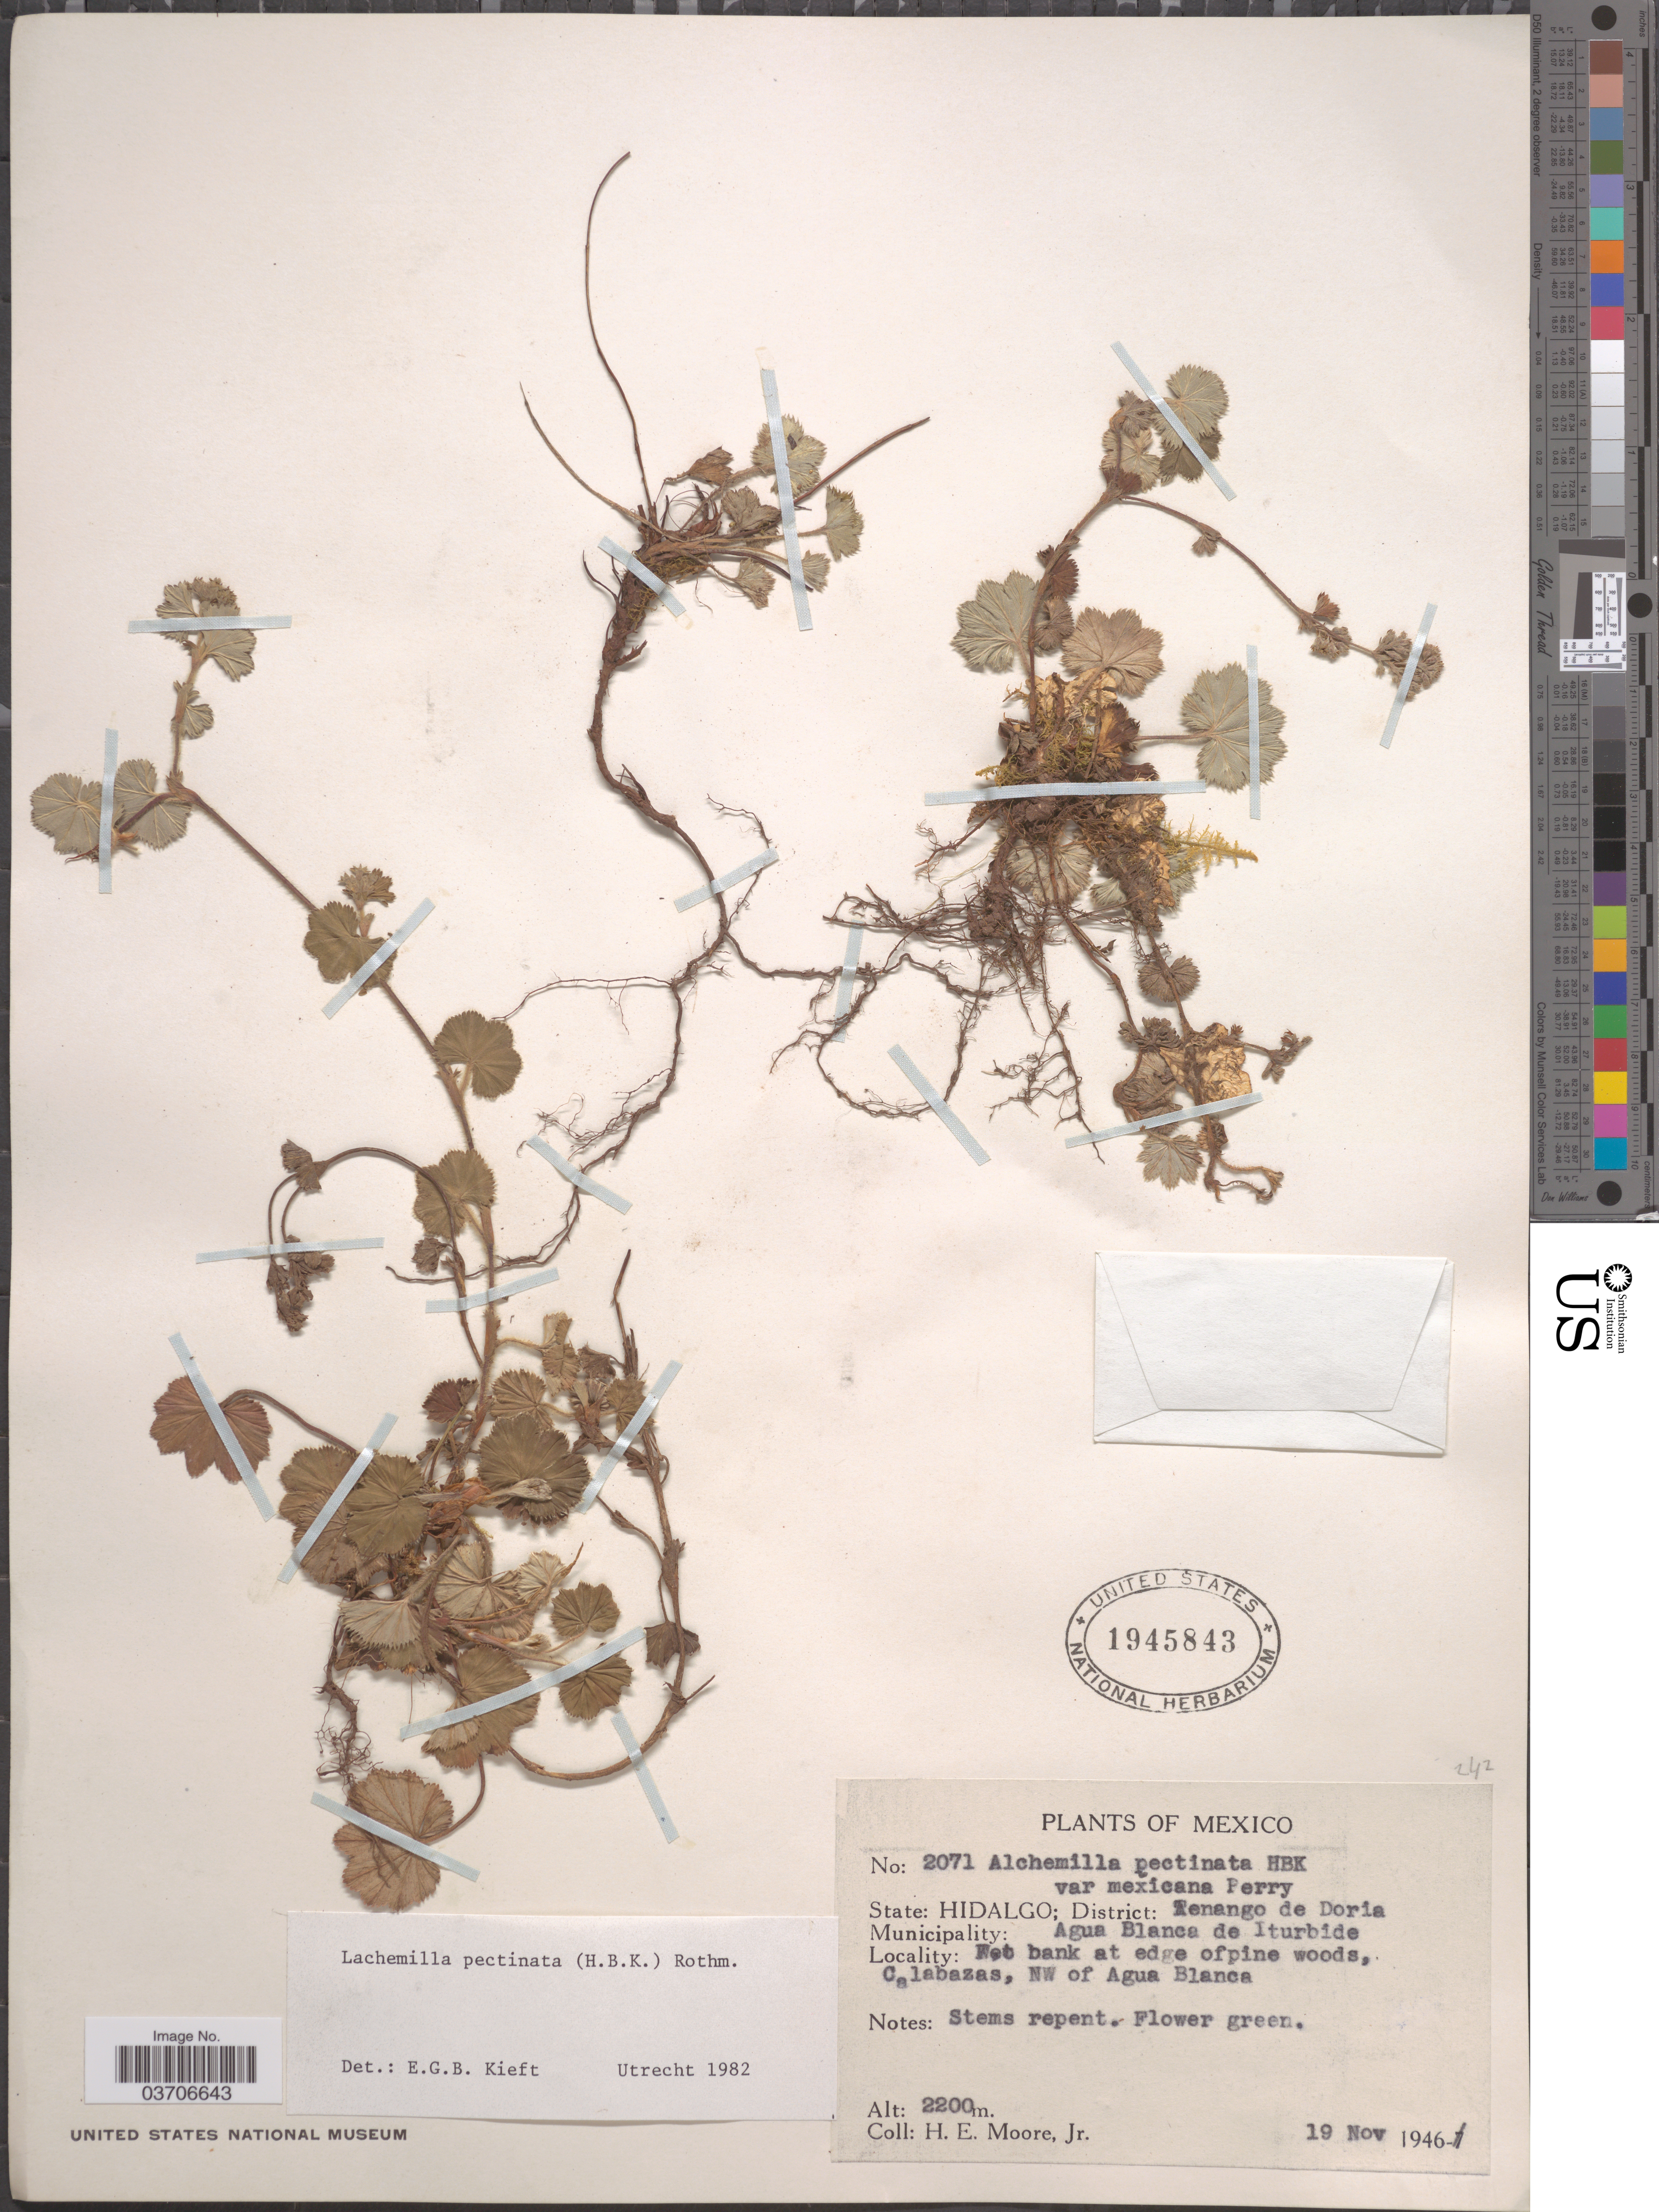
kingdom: Plantae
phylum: Tracheophyta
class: Magnoliopsida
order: Rosales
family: Rosaceae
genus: Lachemilla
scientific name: Lachemilla pectinata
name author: (Kunth) Rothm.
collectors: H. Moore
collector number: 2071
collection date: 1946-11-19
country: Mexico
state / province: Hidalgo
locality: District: Tenango de Doria. Municipality: Agua Blanca de Iturbide. Wet bank at edge of pine woods, Calabazas, NW of Agua Blanca.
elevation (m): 2200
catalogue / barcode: US 1945843